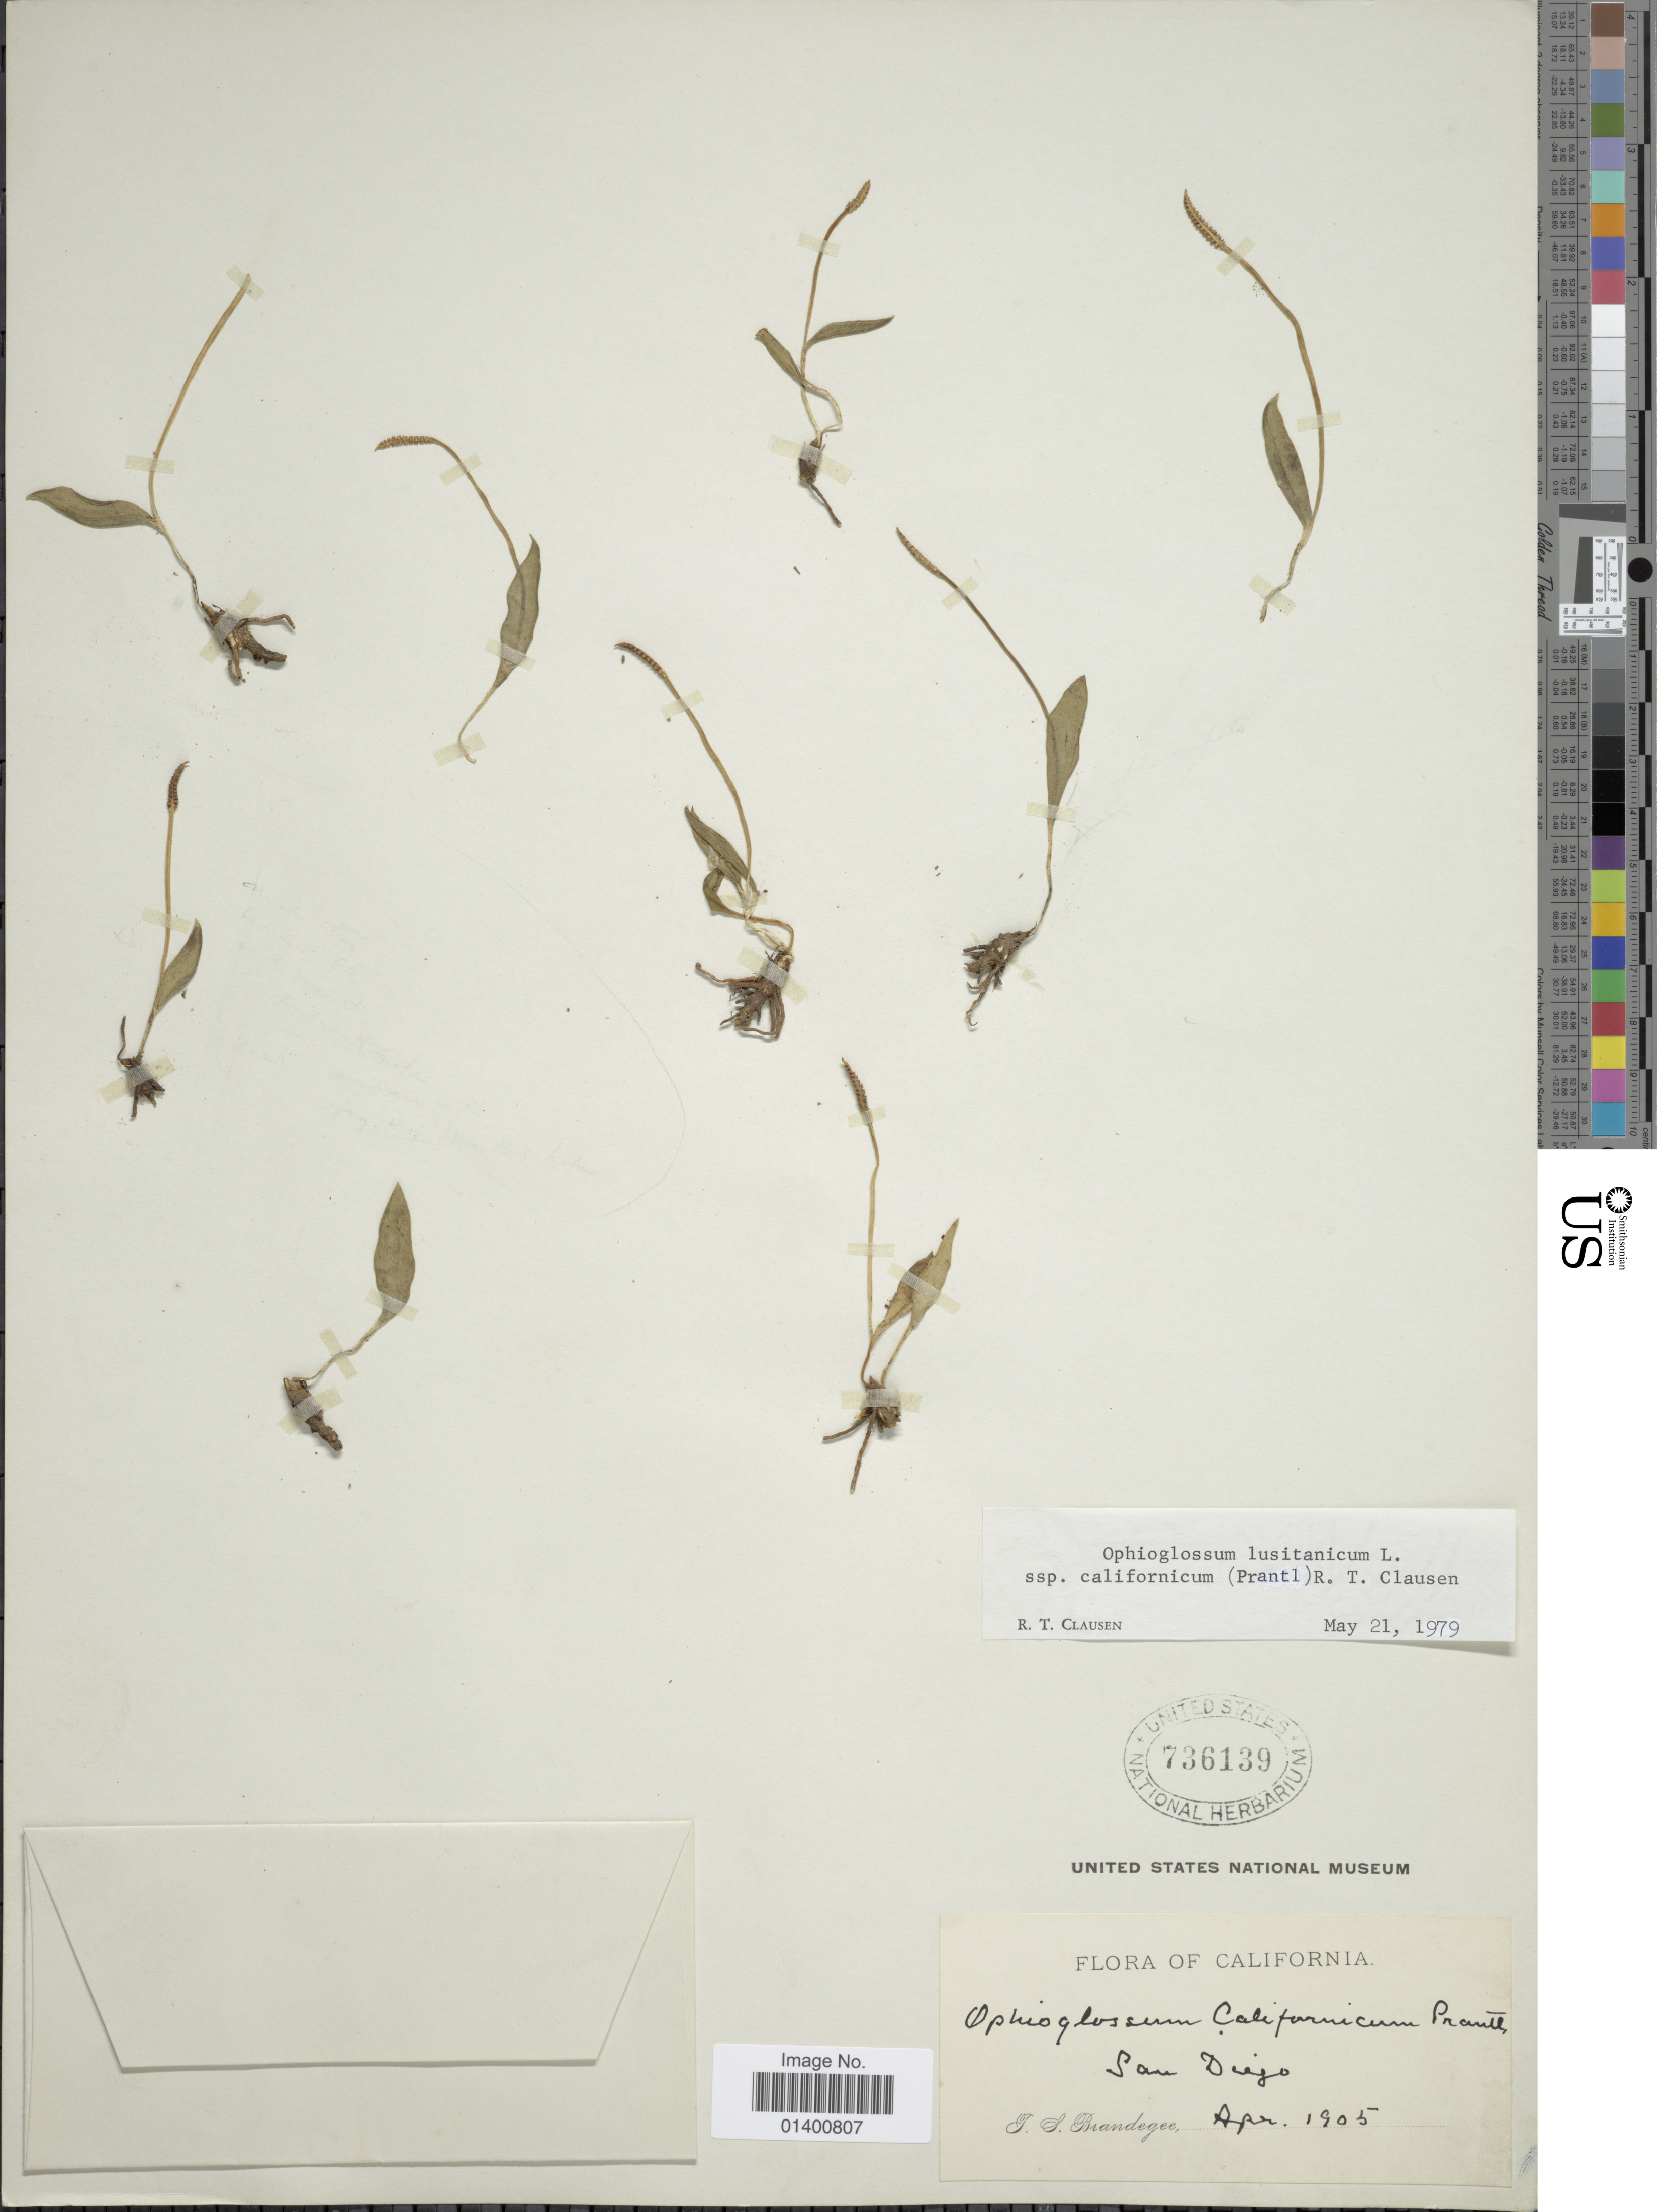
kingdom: Plantae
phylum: Tracheophyta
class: Polypodiopsida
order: Ophioglossales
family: Ophioglossaceae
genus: Ophioglossum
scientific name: Ophioglossum lusitanicum subsp. californicum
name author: (Prantl) R.T. Clausen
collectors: T. S. Brandegee (herbarium)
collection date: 1905-04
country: United States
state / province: California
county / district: San Diego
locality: San Diego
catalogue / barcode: US 736139